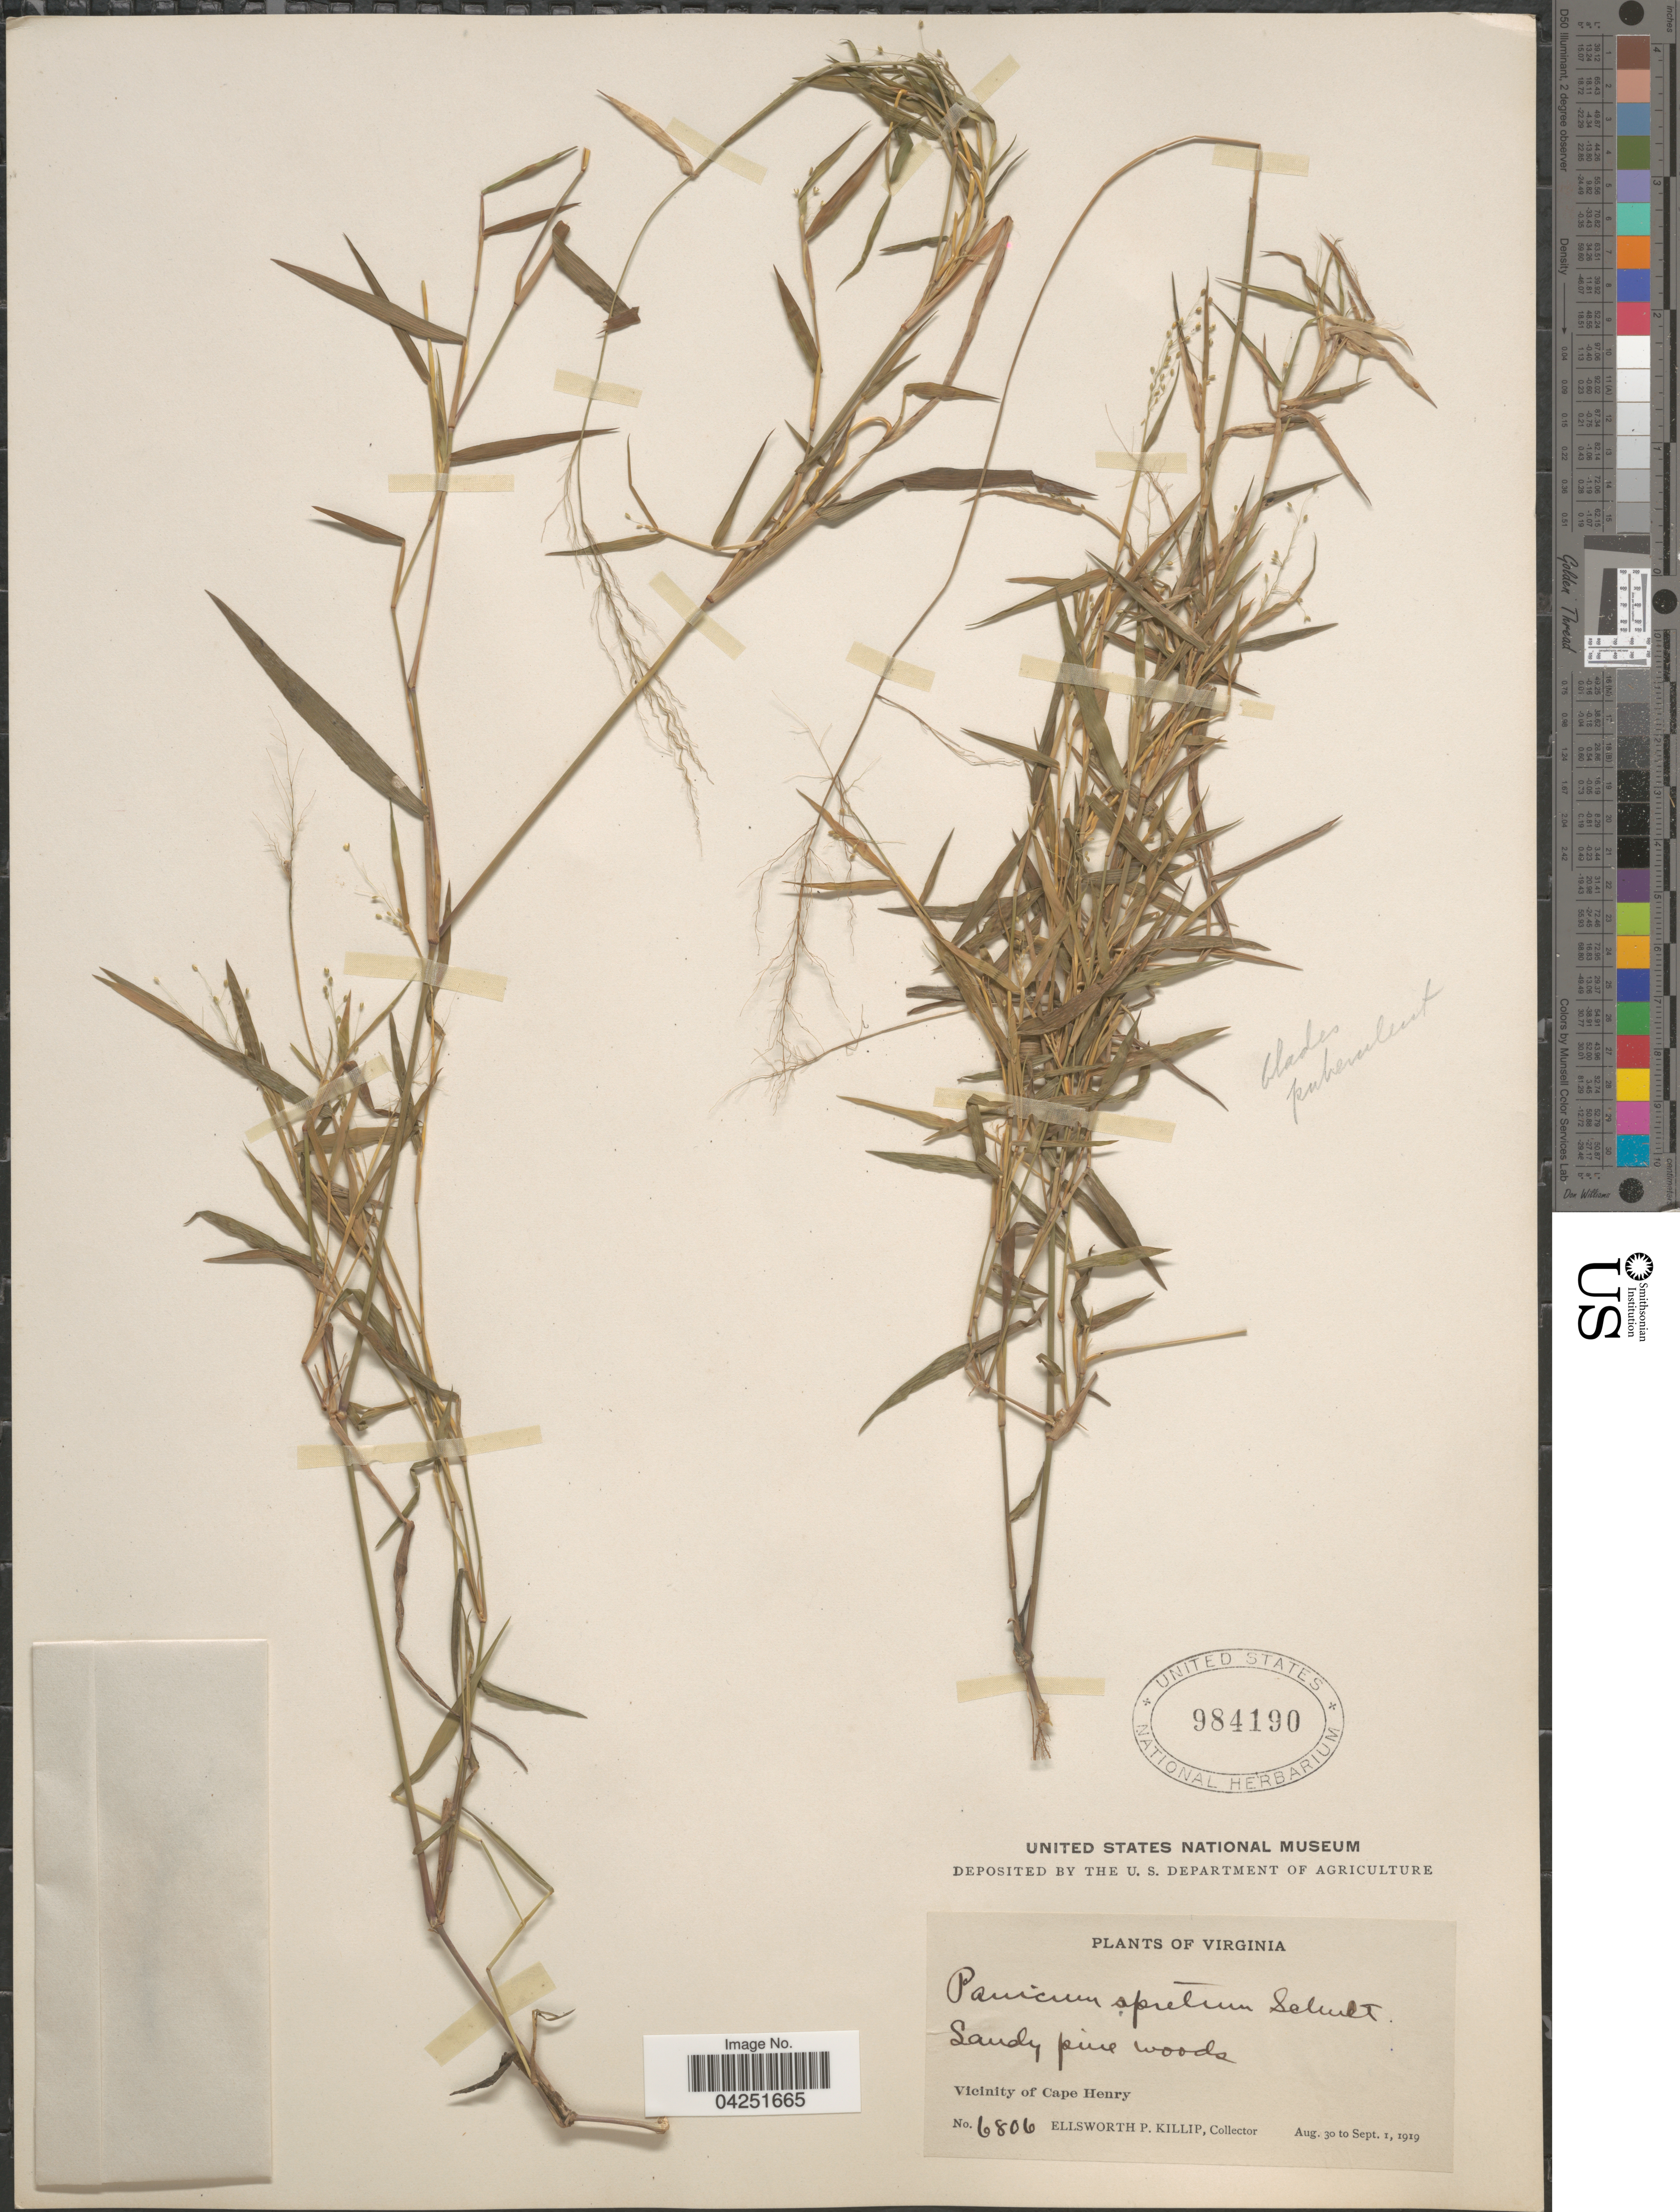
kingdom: Plantae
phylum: Tracheophyta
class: Liliopsida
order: Poales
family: Poaceae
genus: Dichanthelium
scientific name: Dichanthelium acuminatum var. densiflorum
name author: (Rand & Redfield) Gould & C.A. Clark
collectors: E. P. Killip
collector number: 6806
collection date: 1919-08-30/1919-09-01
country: United States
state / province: Virginia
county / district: City of Virginia Beach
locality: Vicinity of Cape Henry.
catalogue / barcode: US 984190